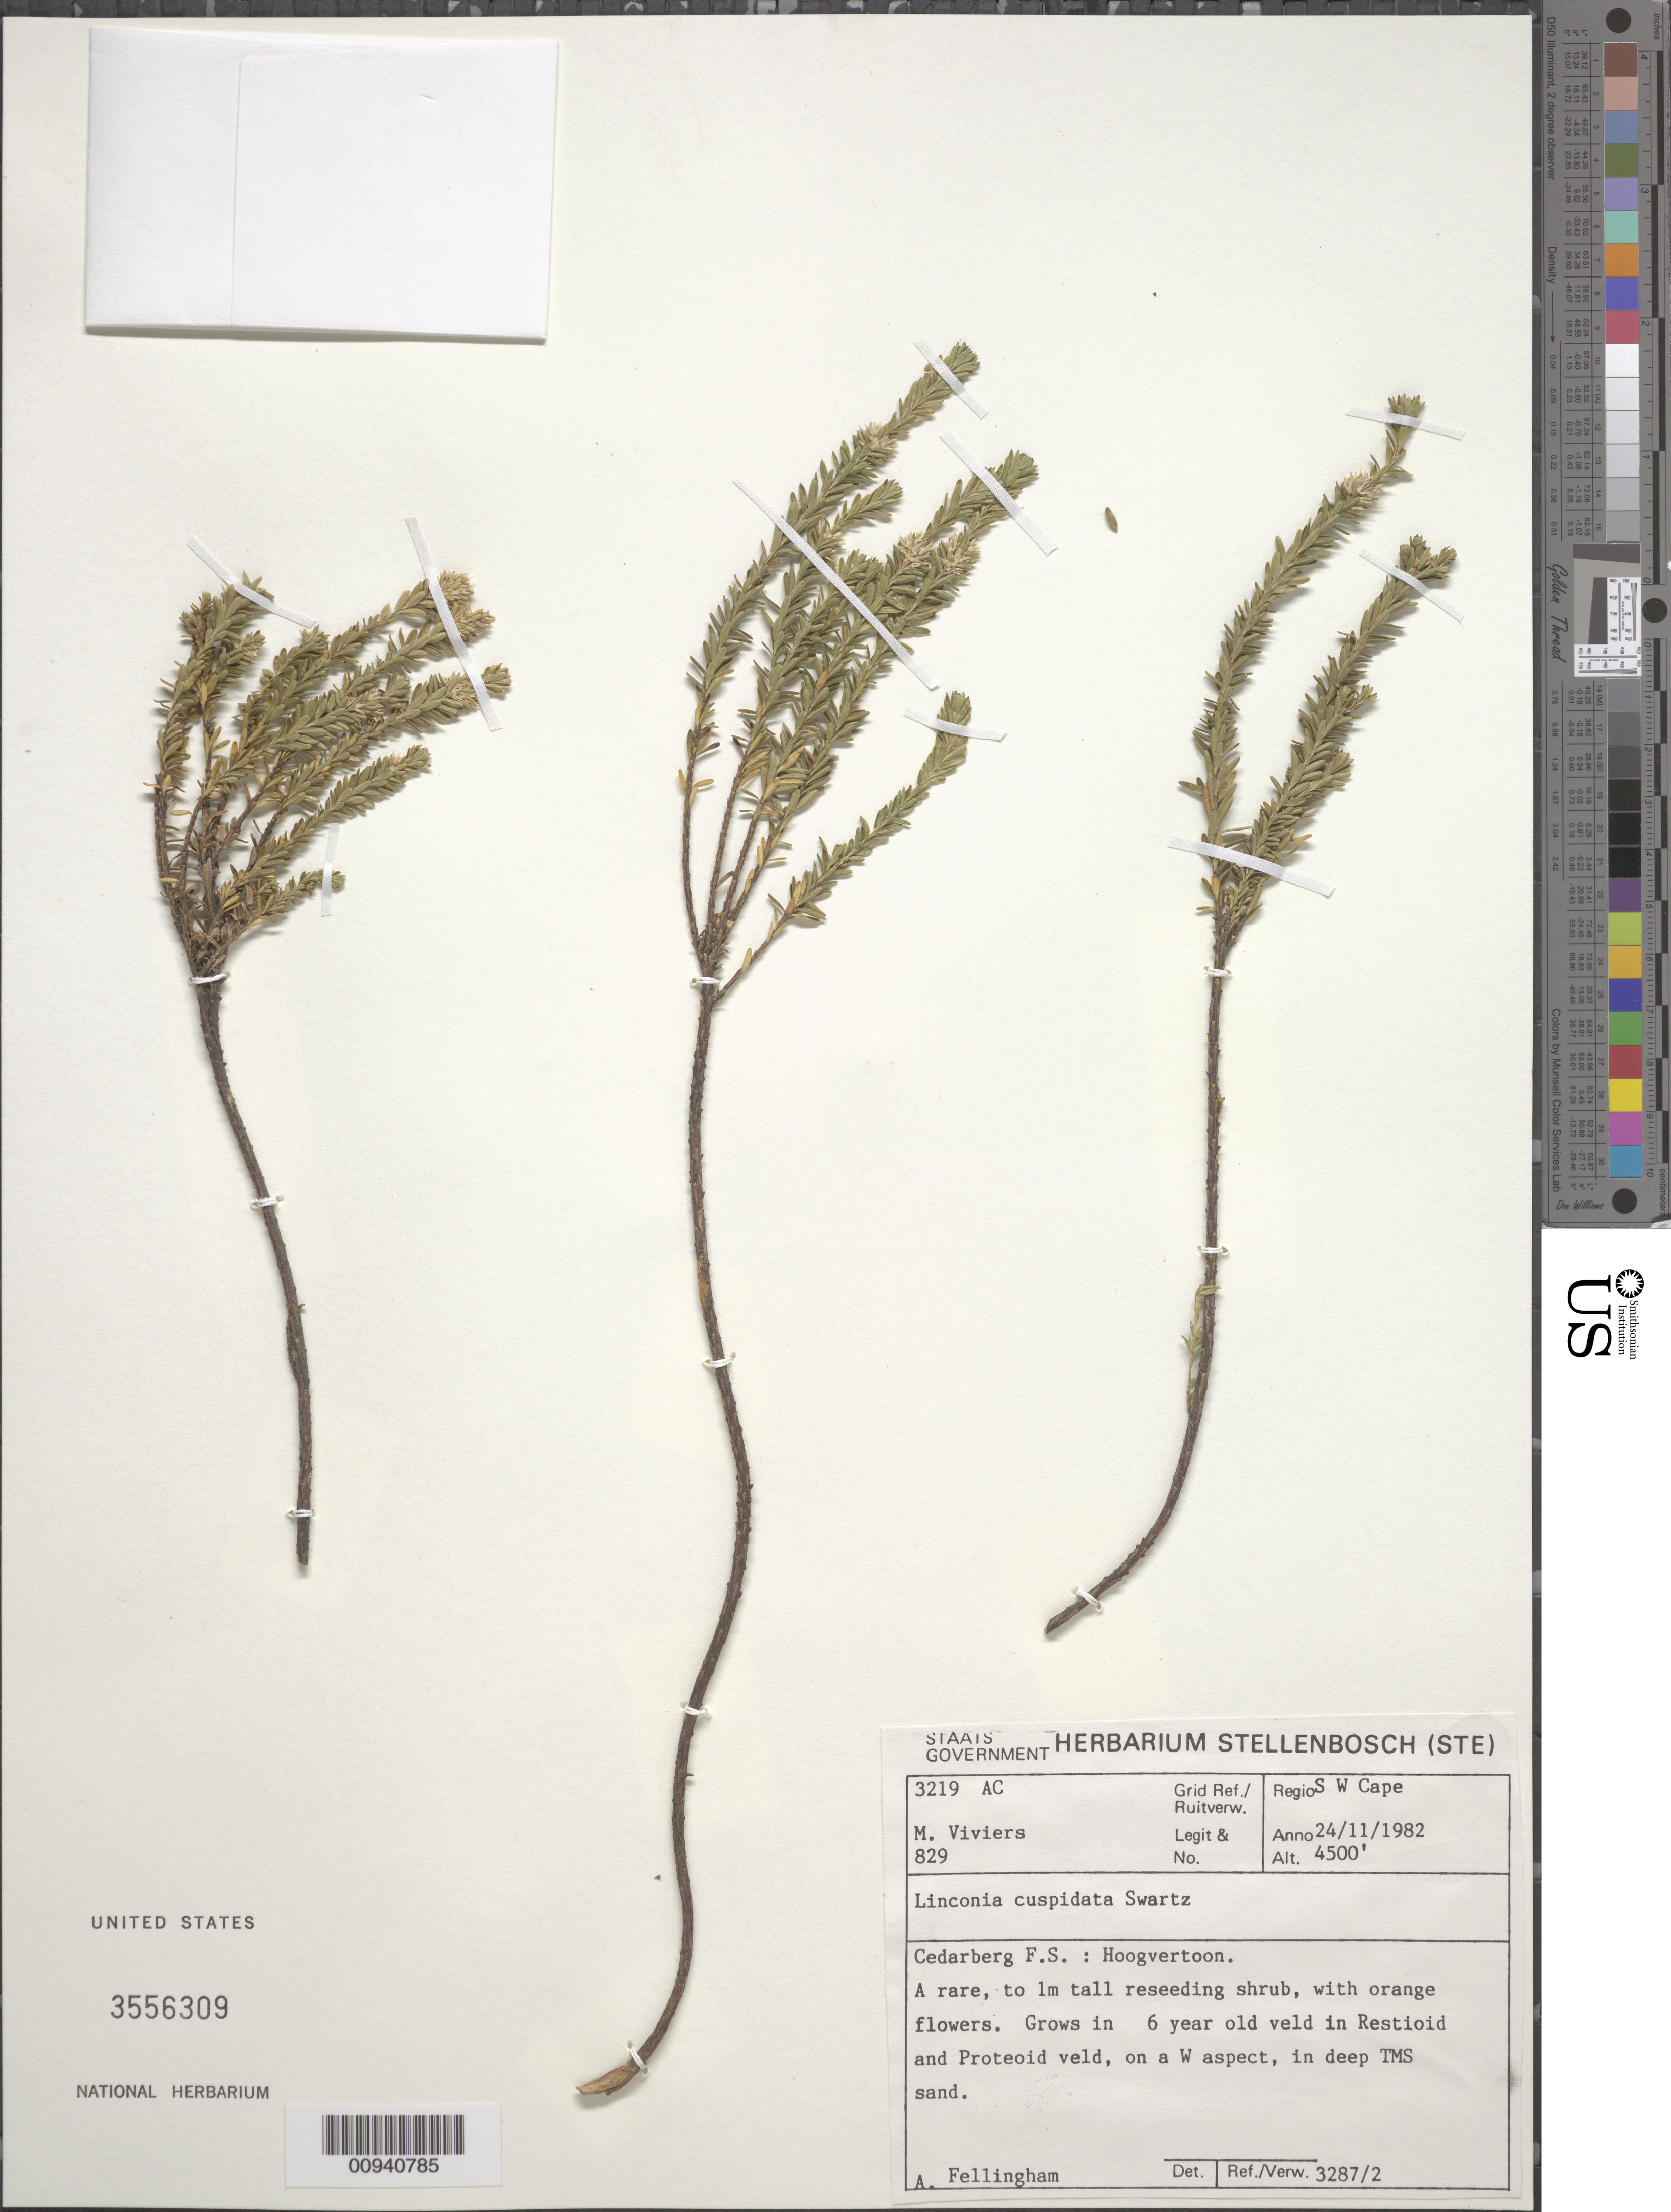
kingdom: Plantae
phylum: Tracheophyta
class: Magnoliopsida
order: Bruniales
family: Bruniaceae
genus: Linconia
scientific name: Linconia cuspidata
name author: (Thunb.) Sw.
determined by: Fellingham, A.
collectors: M. Viviers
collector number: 829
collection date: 1982-11-24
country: South Africa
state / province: Western Cape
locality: Cedarberg F.S.: Hoogvertoon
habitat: Grows in 6 year old veld in Restioid and Proteoid veld, on a W aspect, in deep TMS sand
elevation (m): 1372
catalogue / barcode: US 3556309